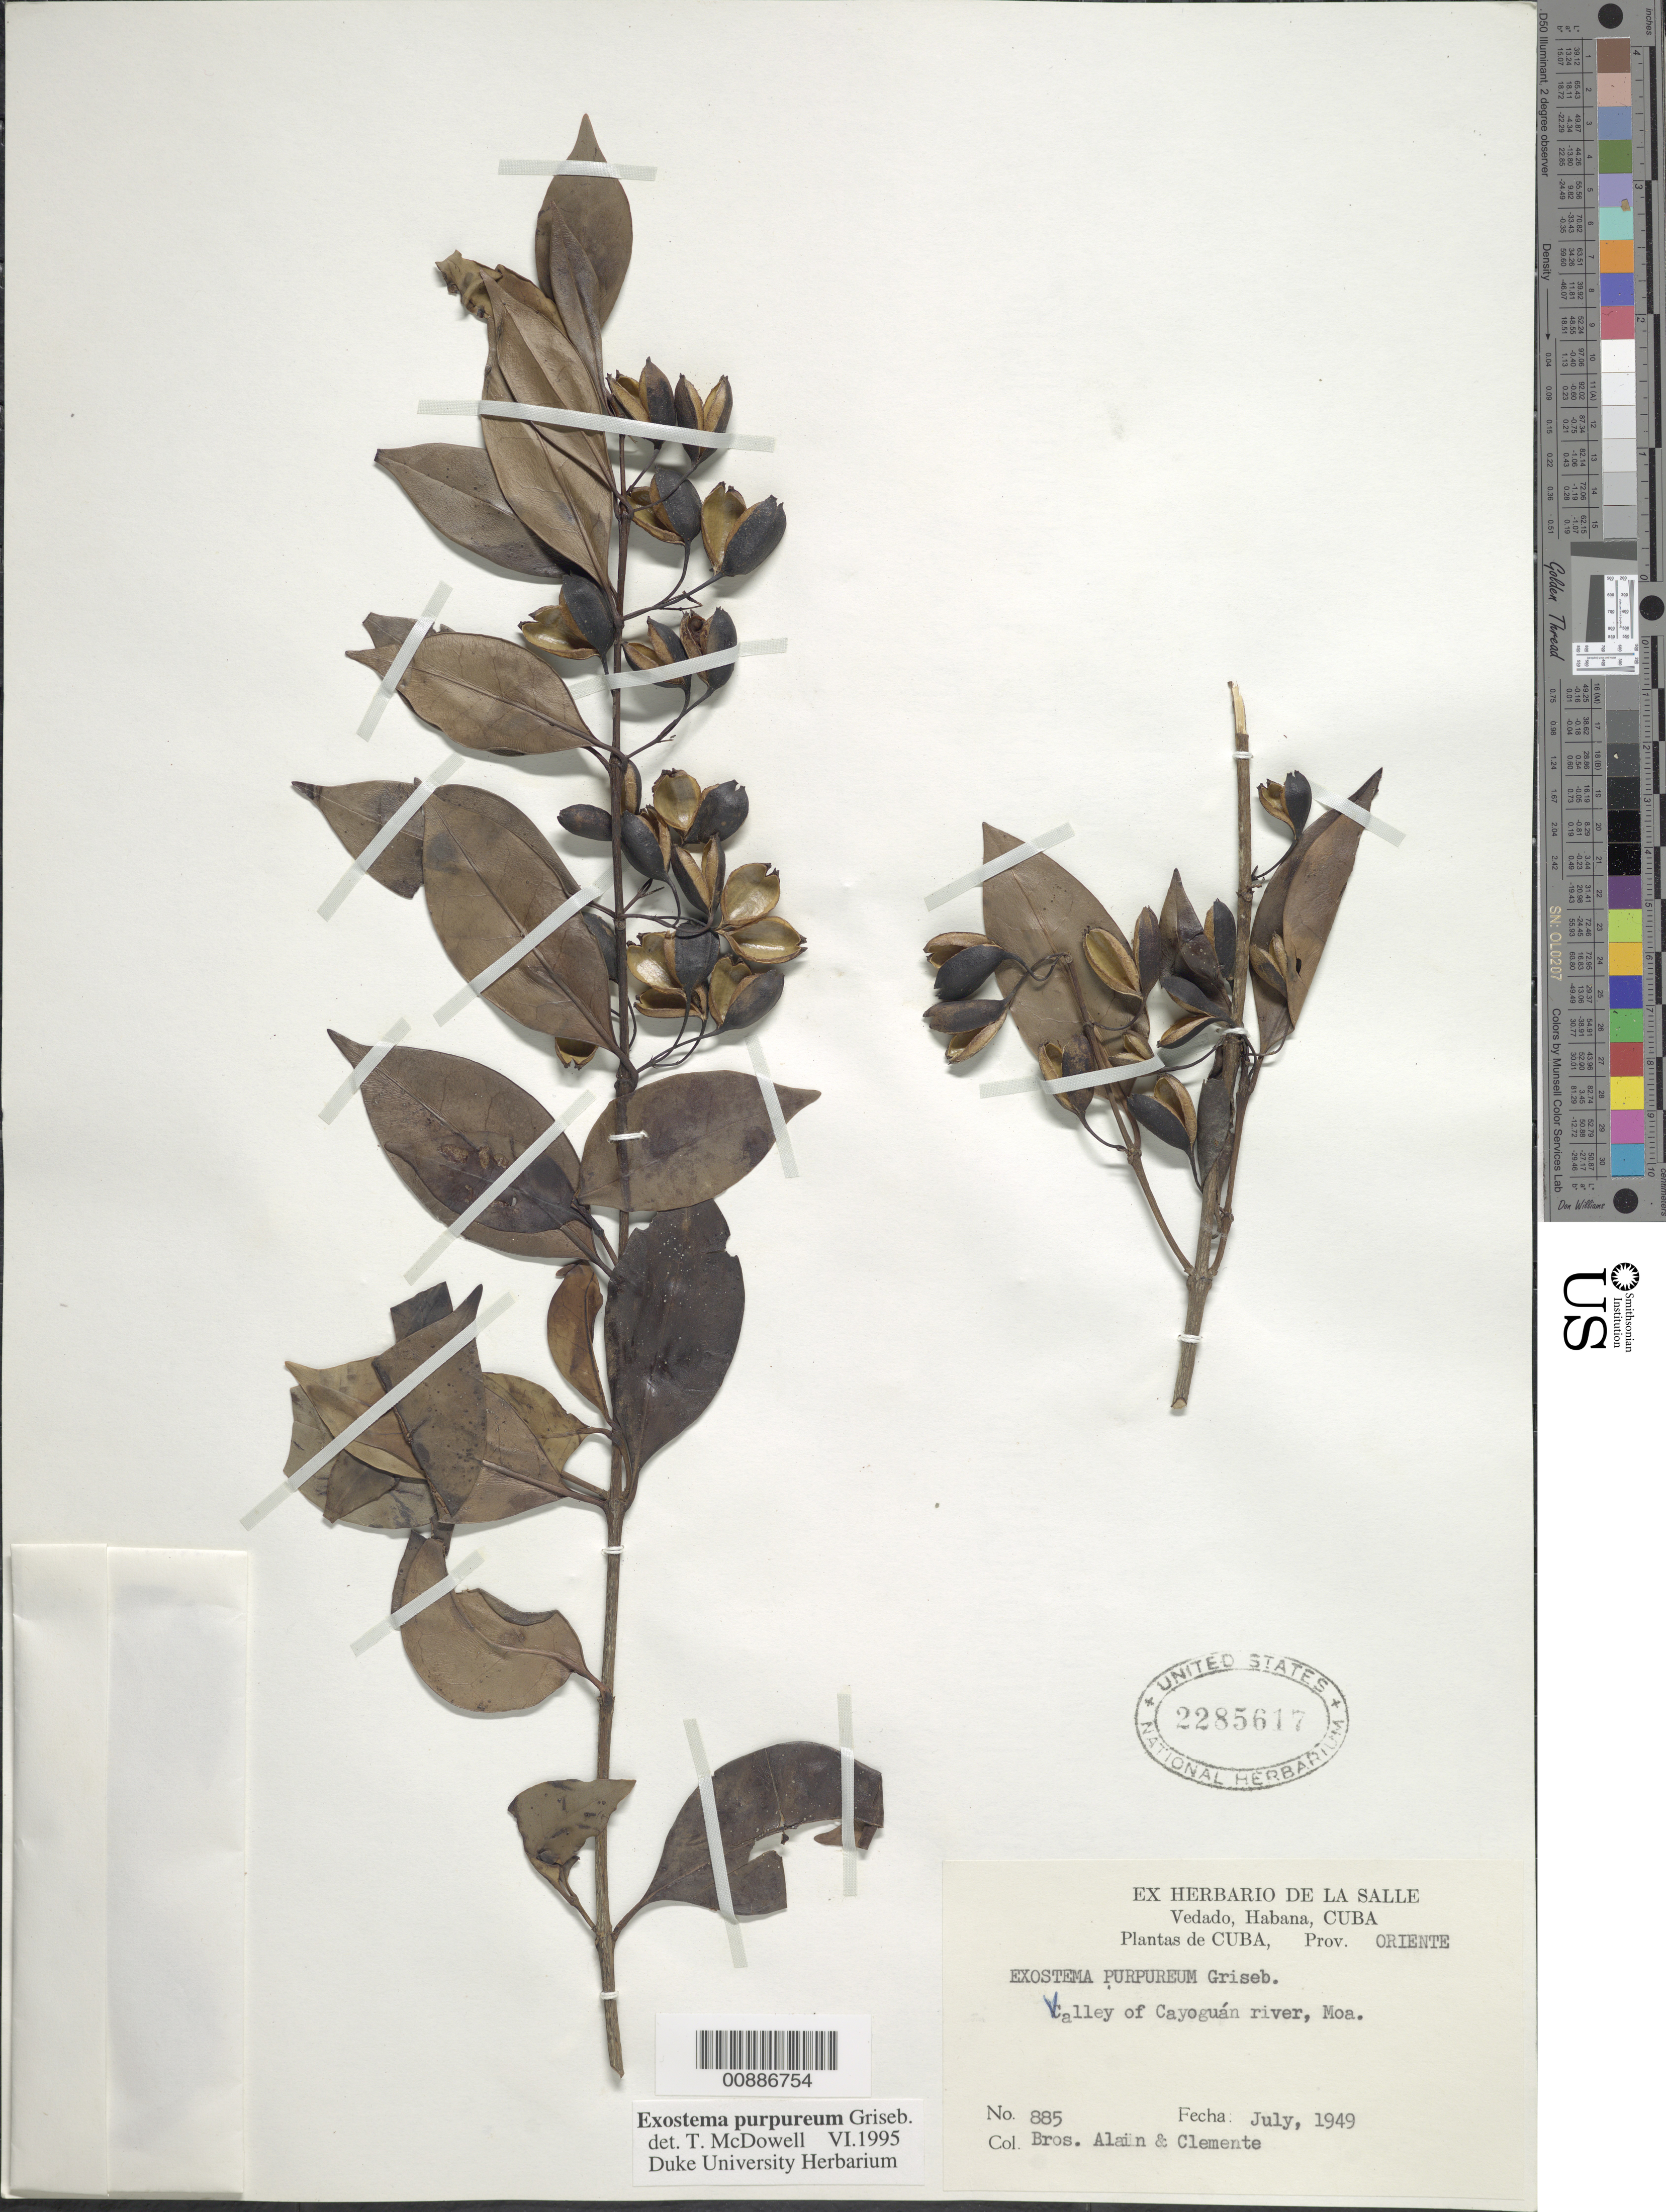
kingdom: Plantae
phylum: Tracheophyta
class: Magnoliopsida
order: Gentianales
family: Rubiaceae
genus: Exostema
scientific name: Exostema purpureum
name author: Griseb.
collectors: A. H. Liogier & Bro. Clemente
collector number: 885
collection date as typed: Jul 1949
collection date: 1949-07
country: Cuba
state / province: Oriente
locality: Valley of Cayoguan River, Moa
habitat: River valley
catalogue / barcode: US 2285617